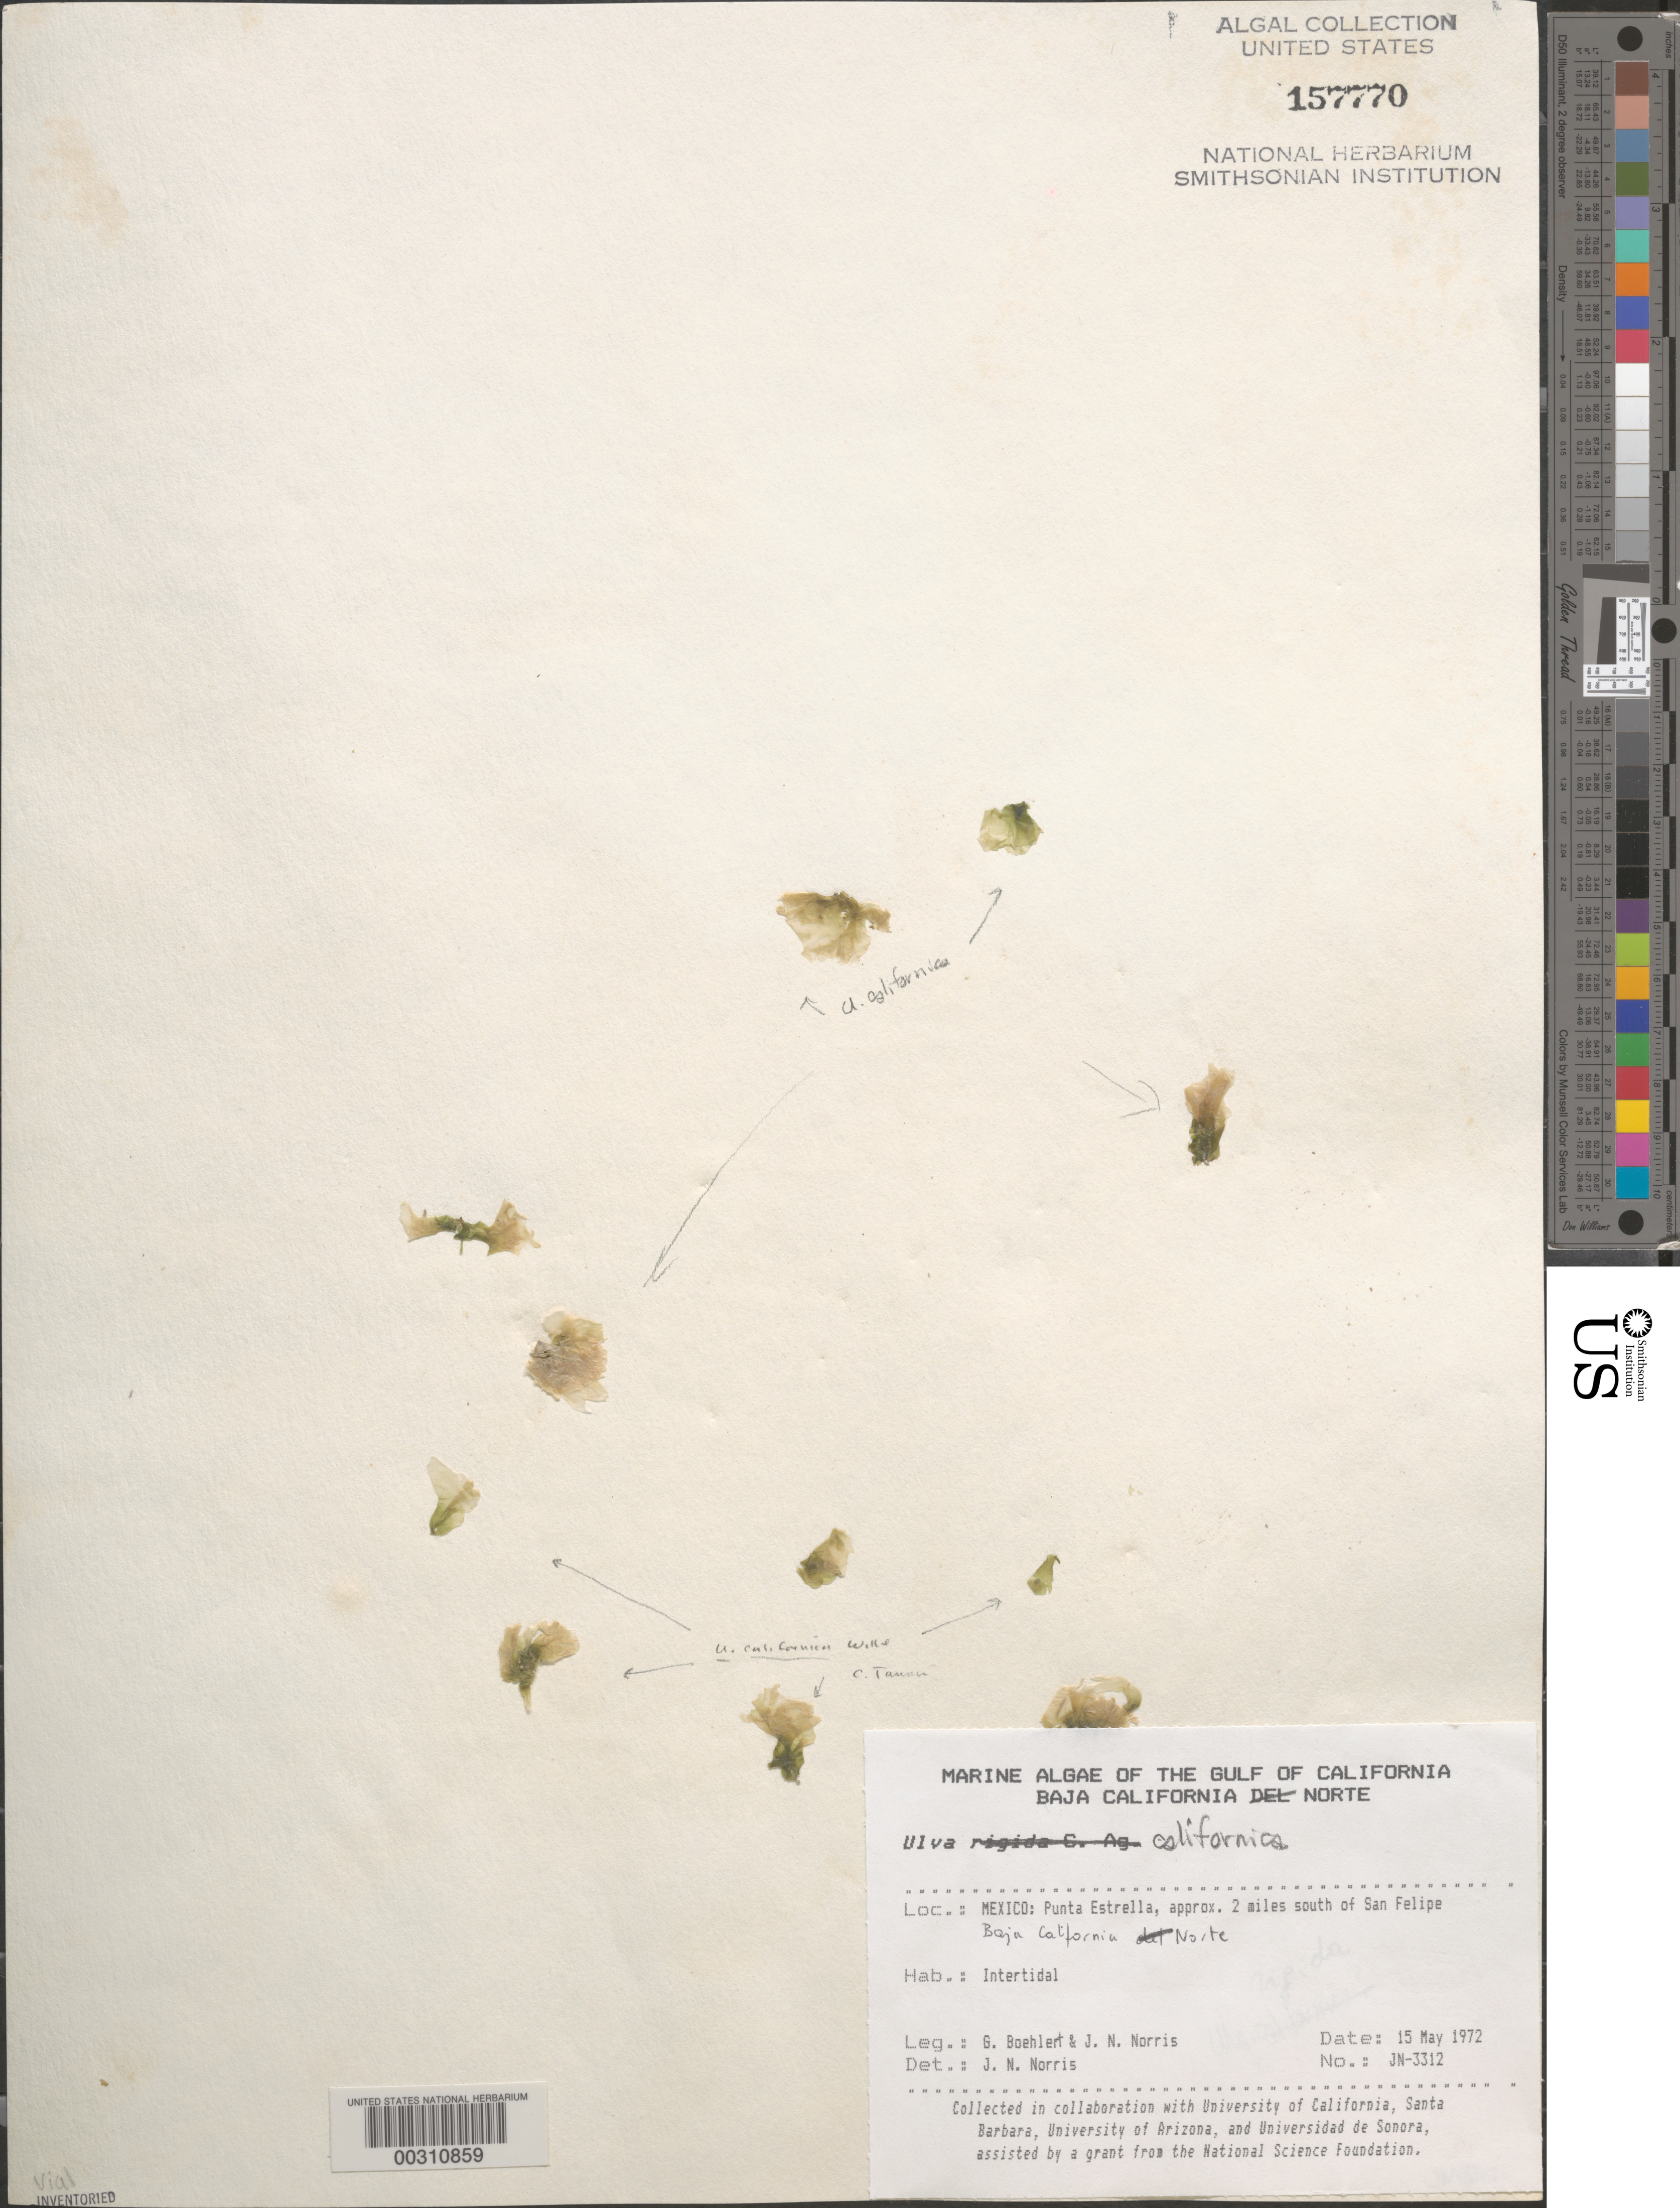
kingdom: Plantae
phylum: Chlorophyta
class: Ulvophyceae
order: Ulvales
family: Ulvaceae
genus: Ulva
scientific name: Ulva californica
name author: N.Wille in Collins et al.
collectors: G. Boehlert & J. N. Norris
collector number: JN-3312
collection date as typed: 15 May 1972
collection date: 1972-05-15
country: Mexico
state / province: Baja California Norte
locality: Punta Estrella, ca. 2 miles south of San Felipe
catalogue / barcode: US 157770